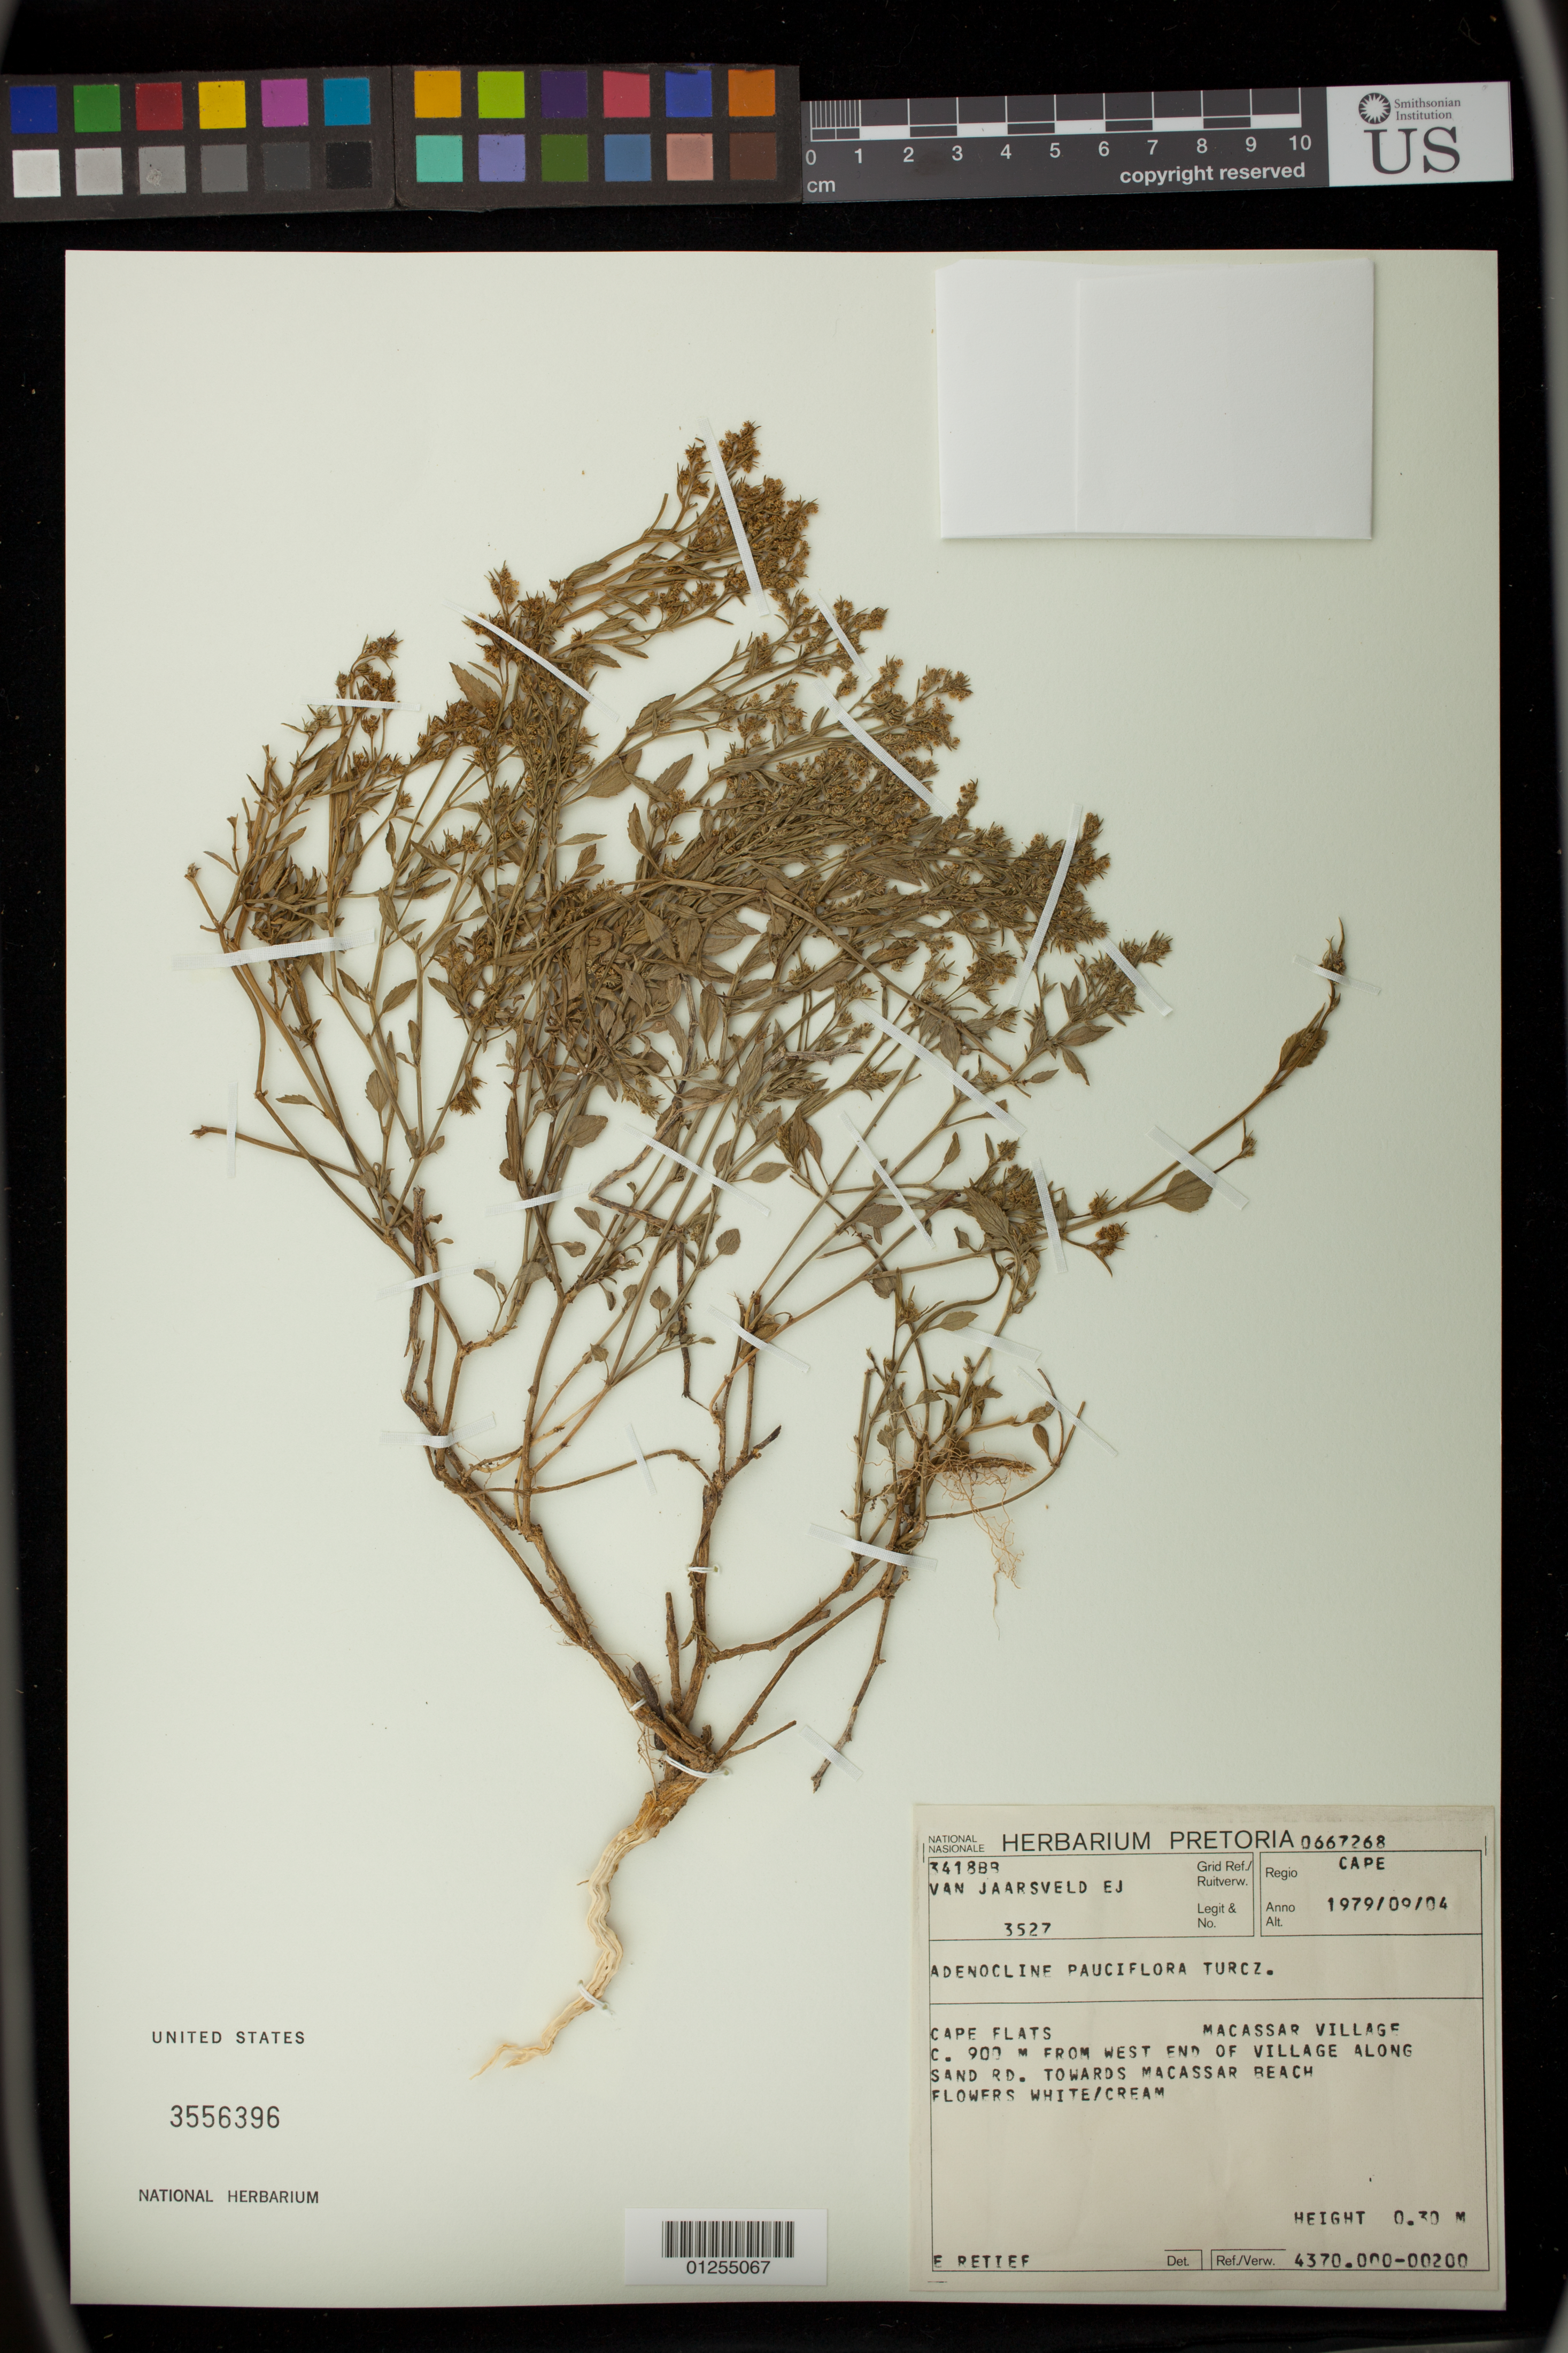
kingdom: Plantae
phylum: Tracheophyta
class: Magnoliopsida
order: Malpighiales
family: Euphorbiaceae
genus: Adenocline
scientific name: Adenocline pauciflora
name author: Turcz.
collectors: E. van Jaarsveld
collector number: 3527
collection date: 1979-09-04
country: South Africa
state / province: Western Cape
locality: Cape Flats Macassar Village c. 900 m from west end of village along sand rd. Towards Macassar Beach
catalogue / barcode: US 3556396